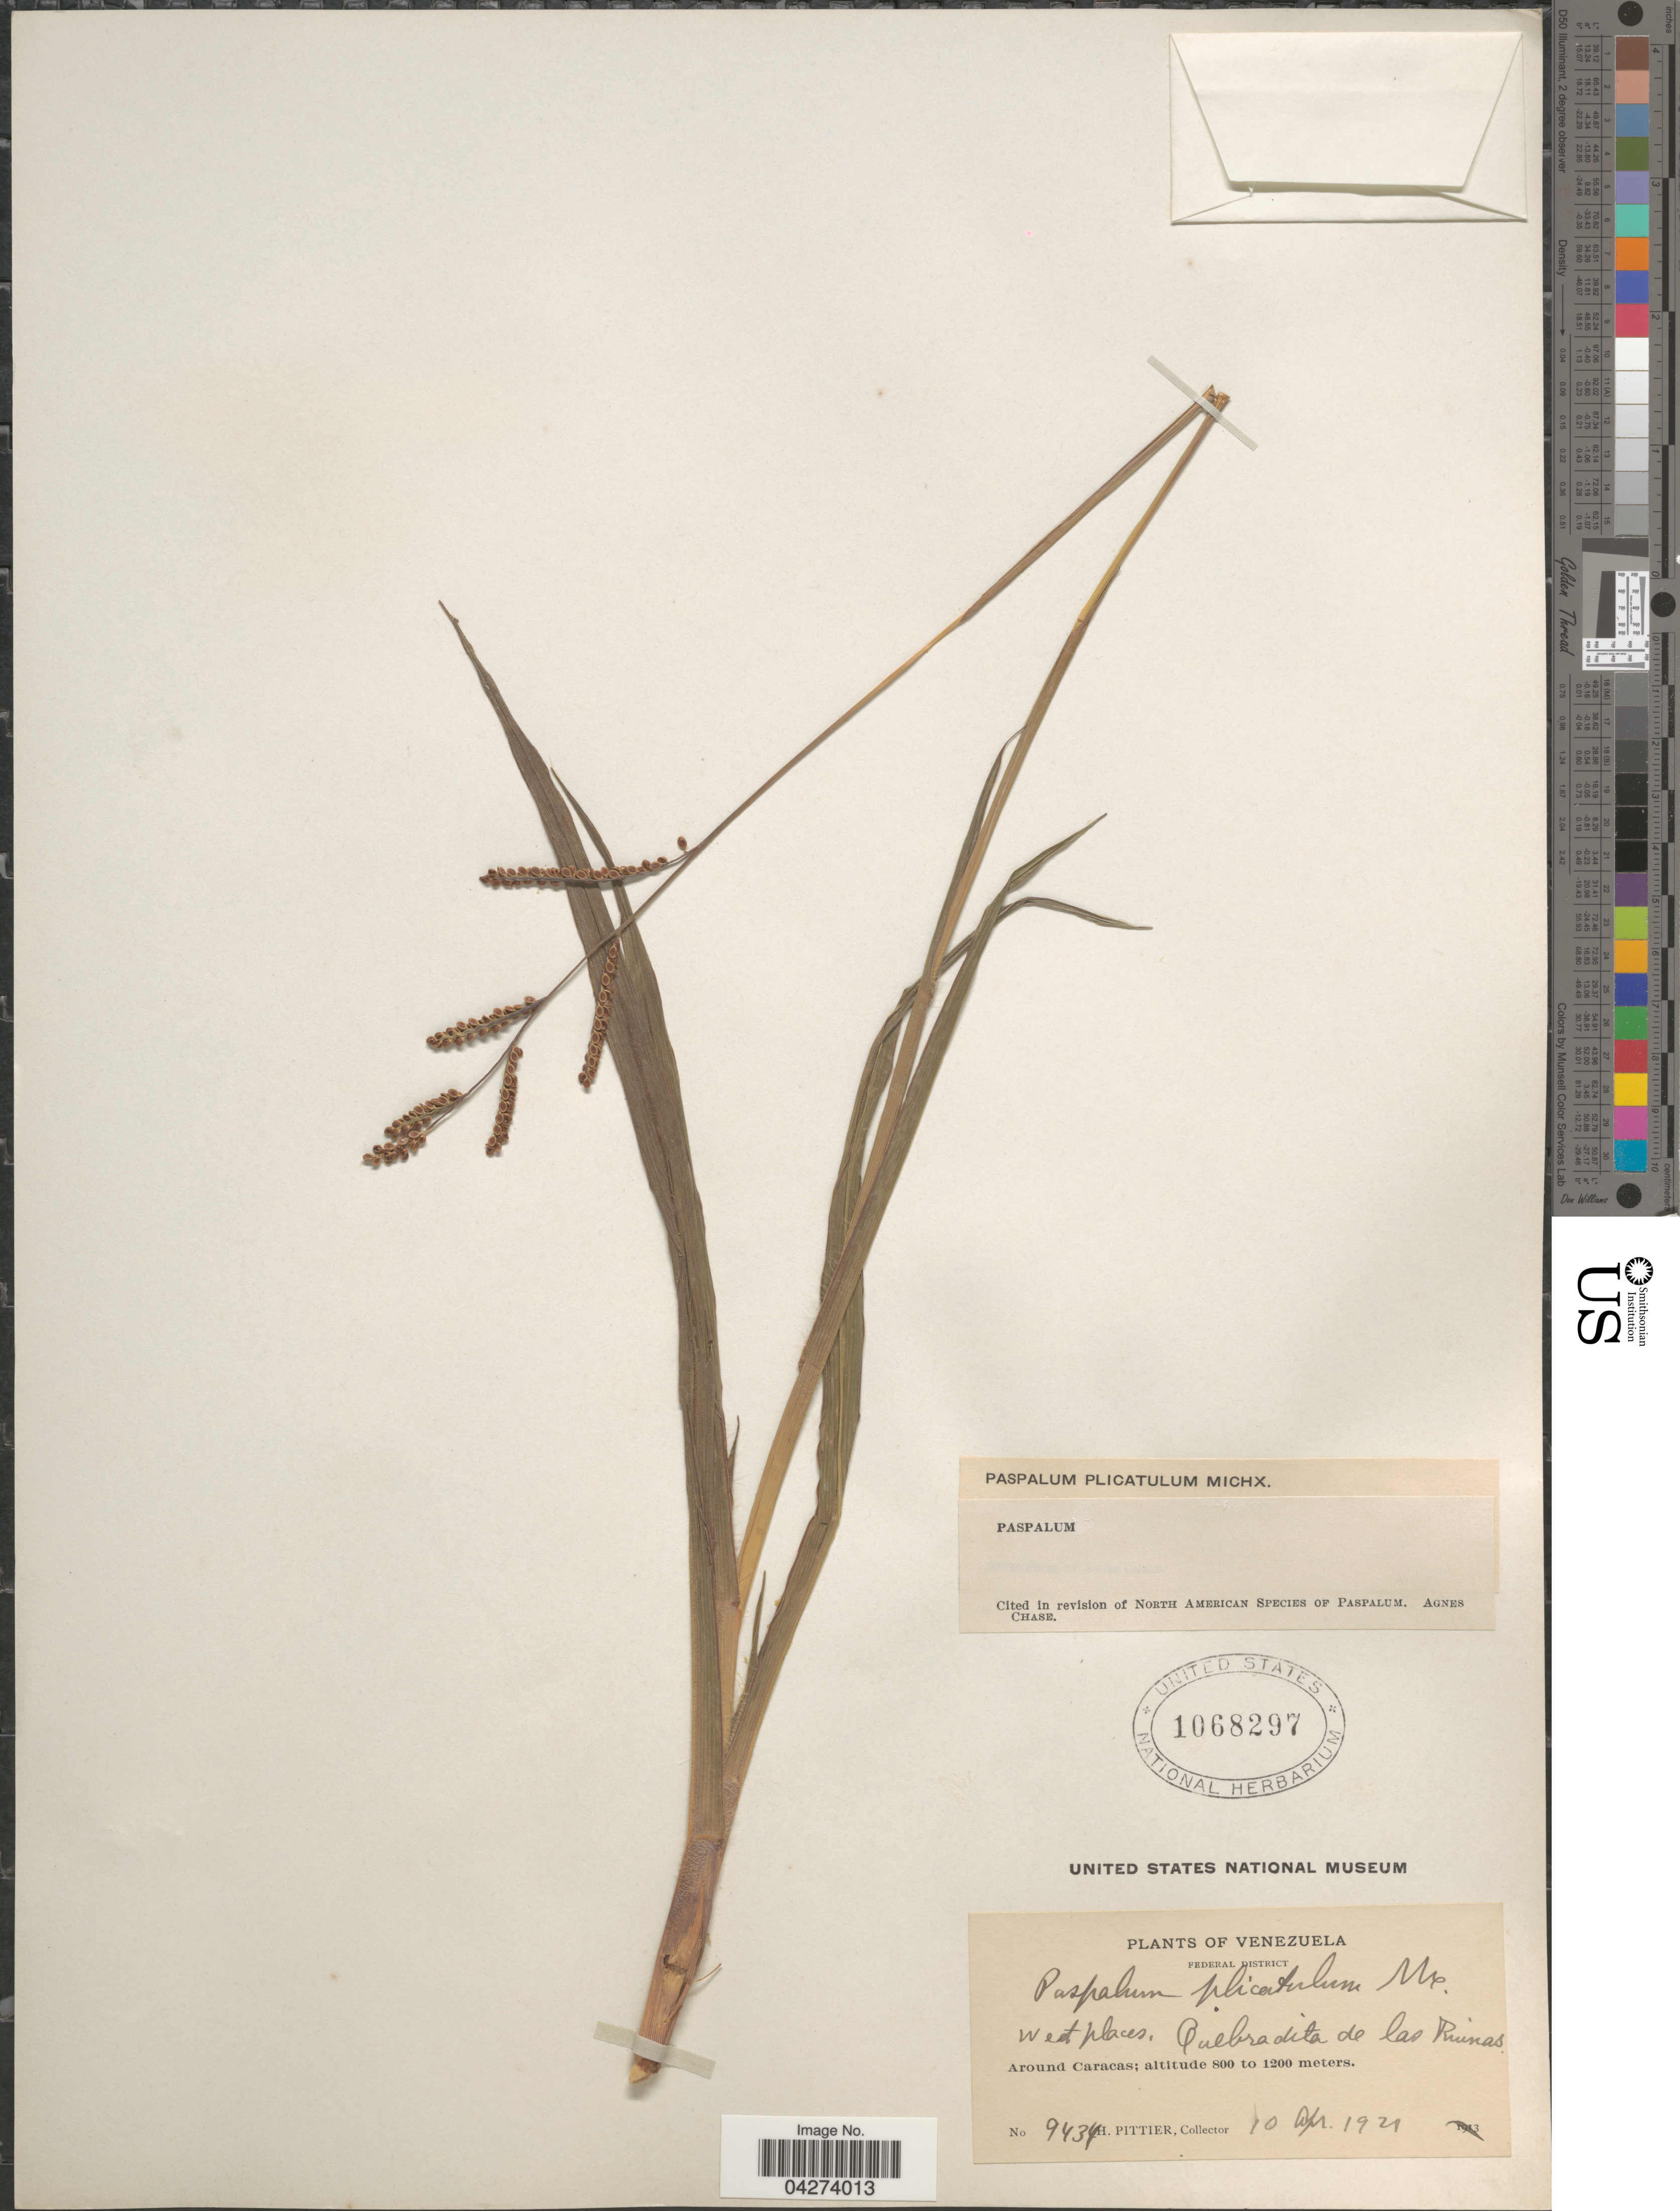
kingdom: Plantae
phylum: Tracheophyta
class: Liliopsida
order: Poales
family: Poaceae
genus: Paspalum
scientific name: Paspalum plicatulum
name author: Michx.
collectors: H. F. Pittier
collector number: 9434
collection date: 1921-04-10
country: Venezuela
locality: Federal District. Quebradita de las Ruinas. Around Caracas.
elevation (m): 800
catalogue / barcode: US 1068297